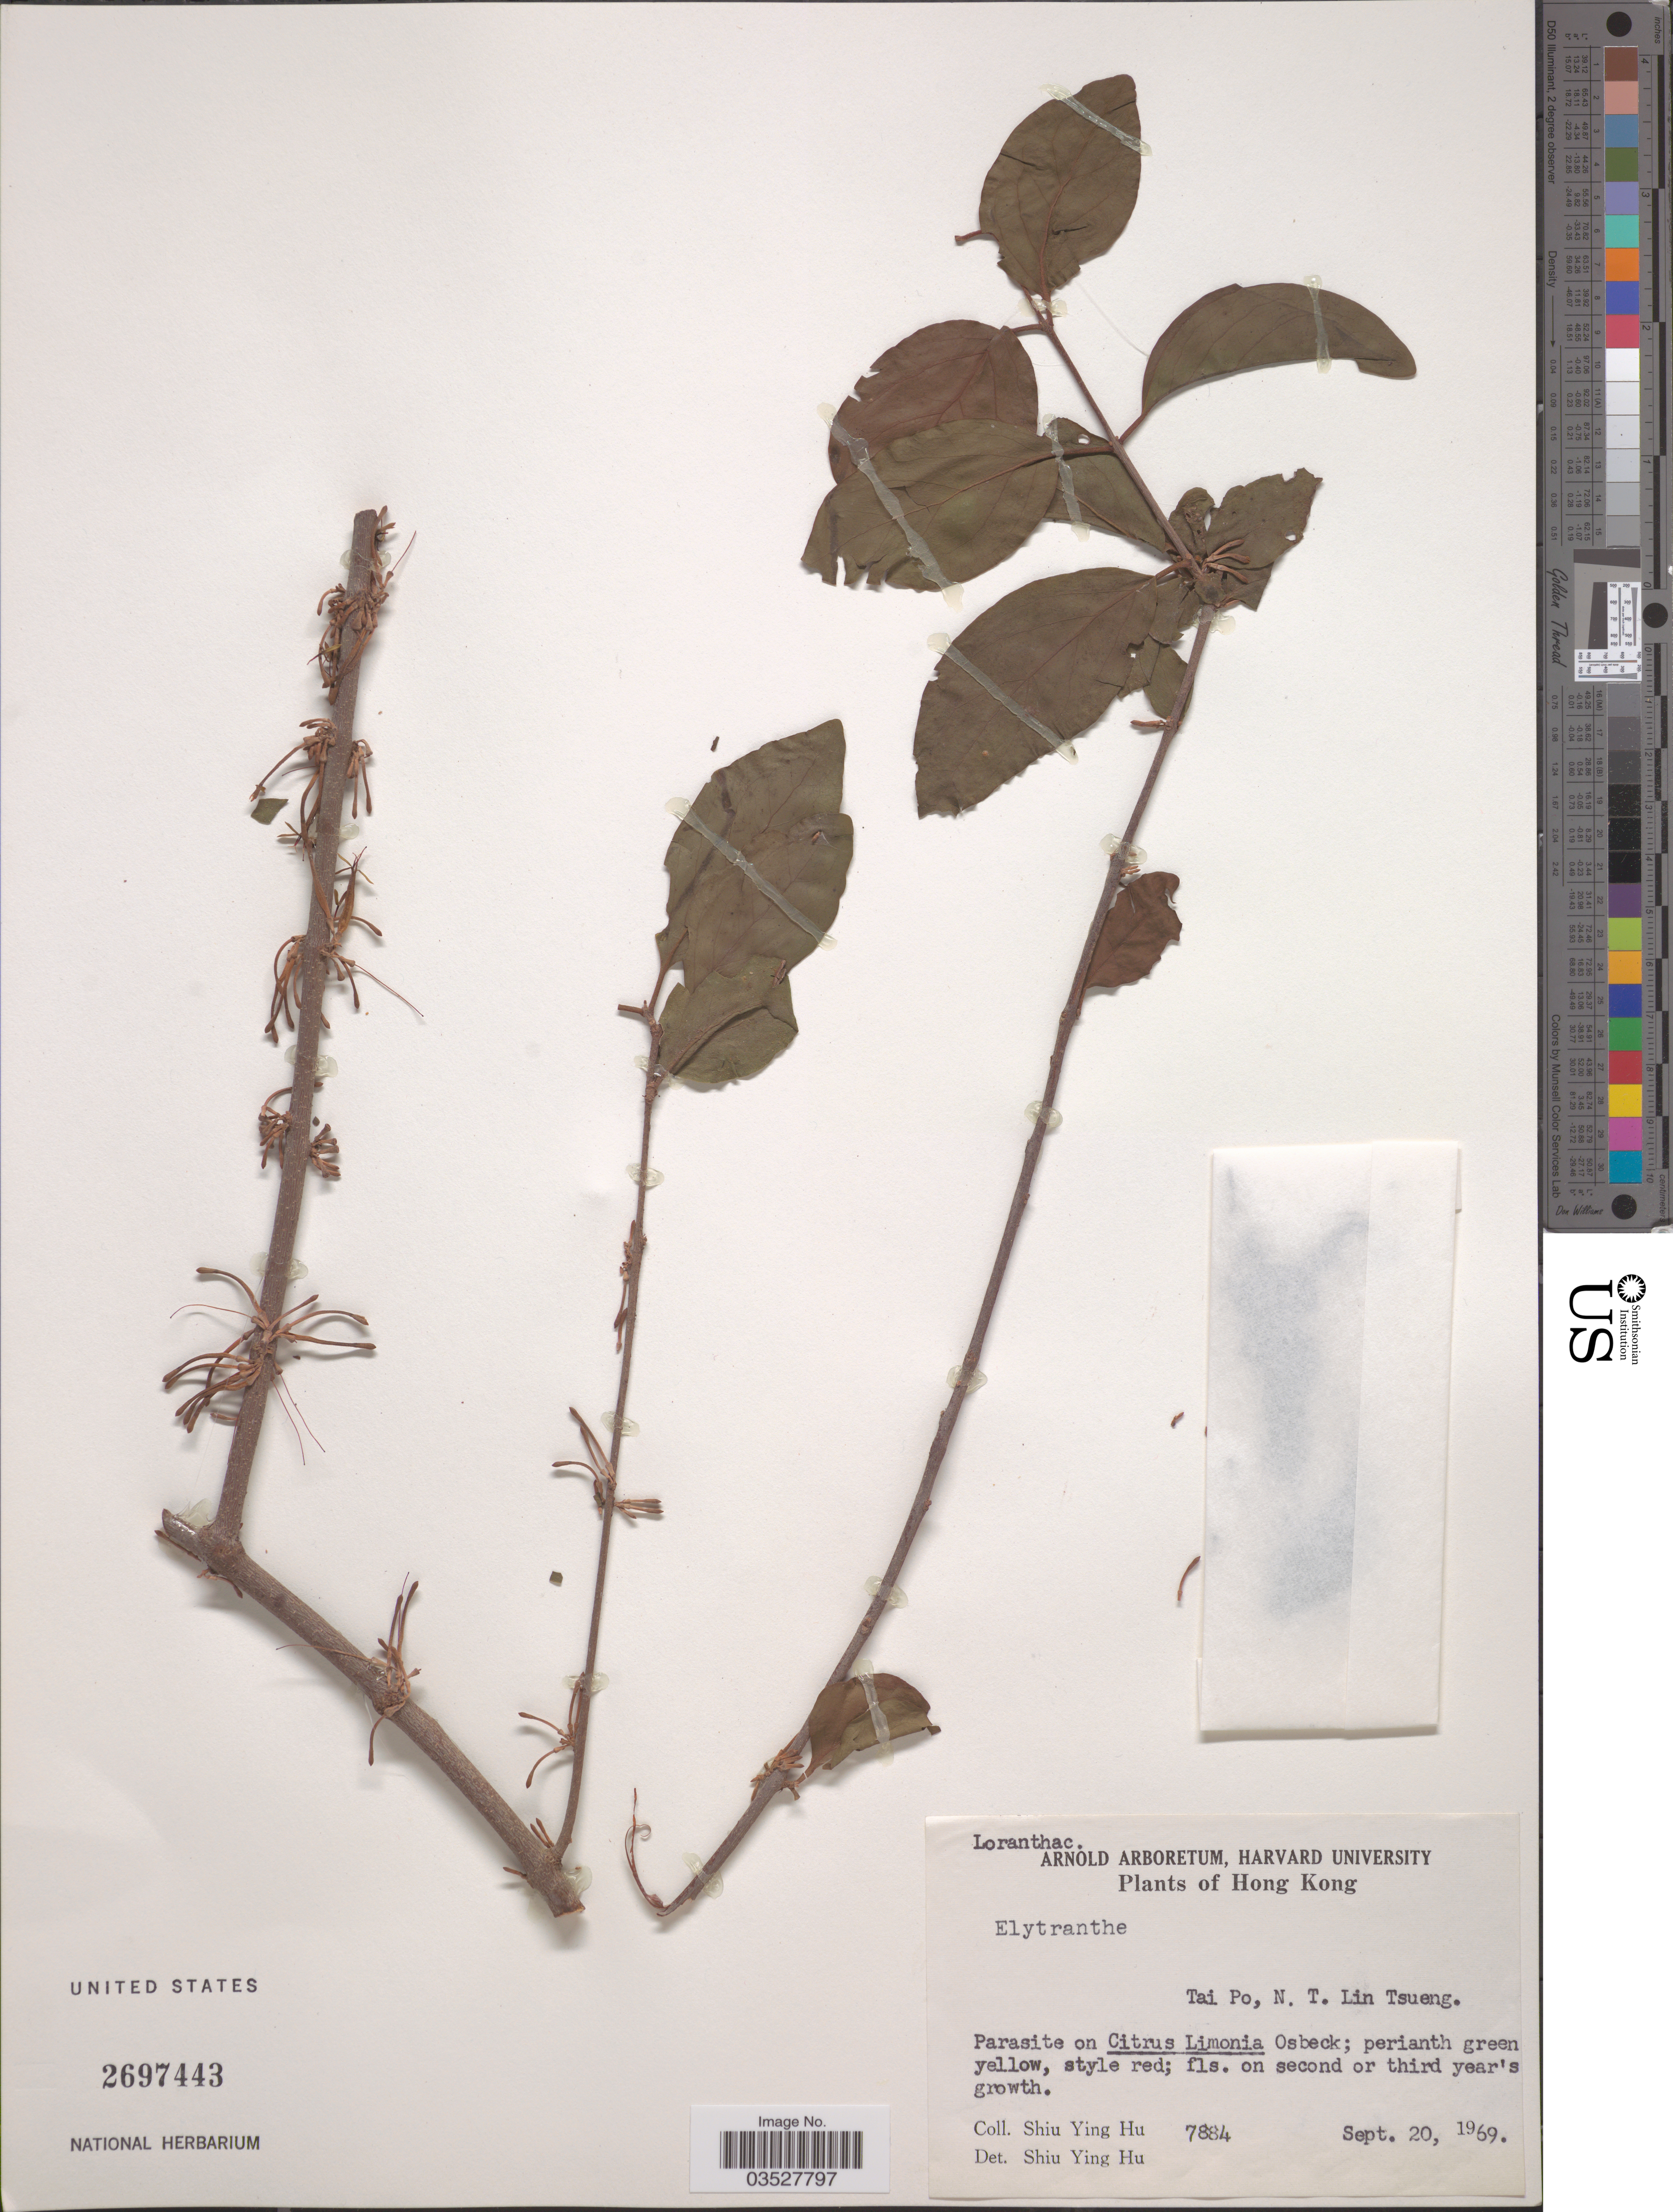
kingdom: Plantae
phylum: Tracheophyta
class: Magnoliopsida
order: Santalales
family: Loranthaceae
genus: Elytranthe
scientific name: Elytranthe sp.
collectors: S. Y. Hu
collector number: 7884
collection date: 1969-09-20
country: China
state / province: Hong Kong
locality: Tai Po, N. T. Lin Tsueng.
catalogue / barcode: US 2697443